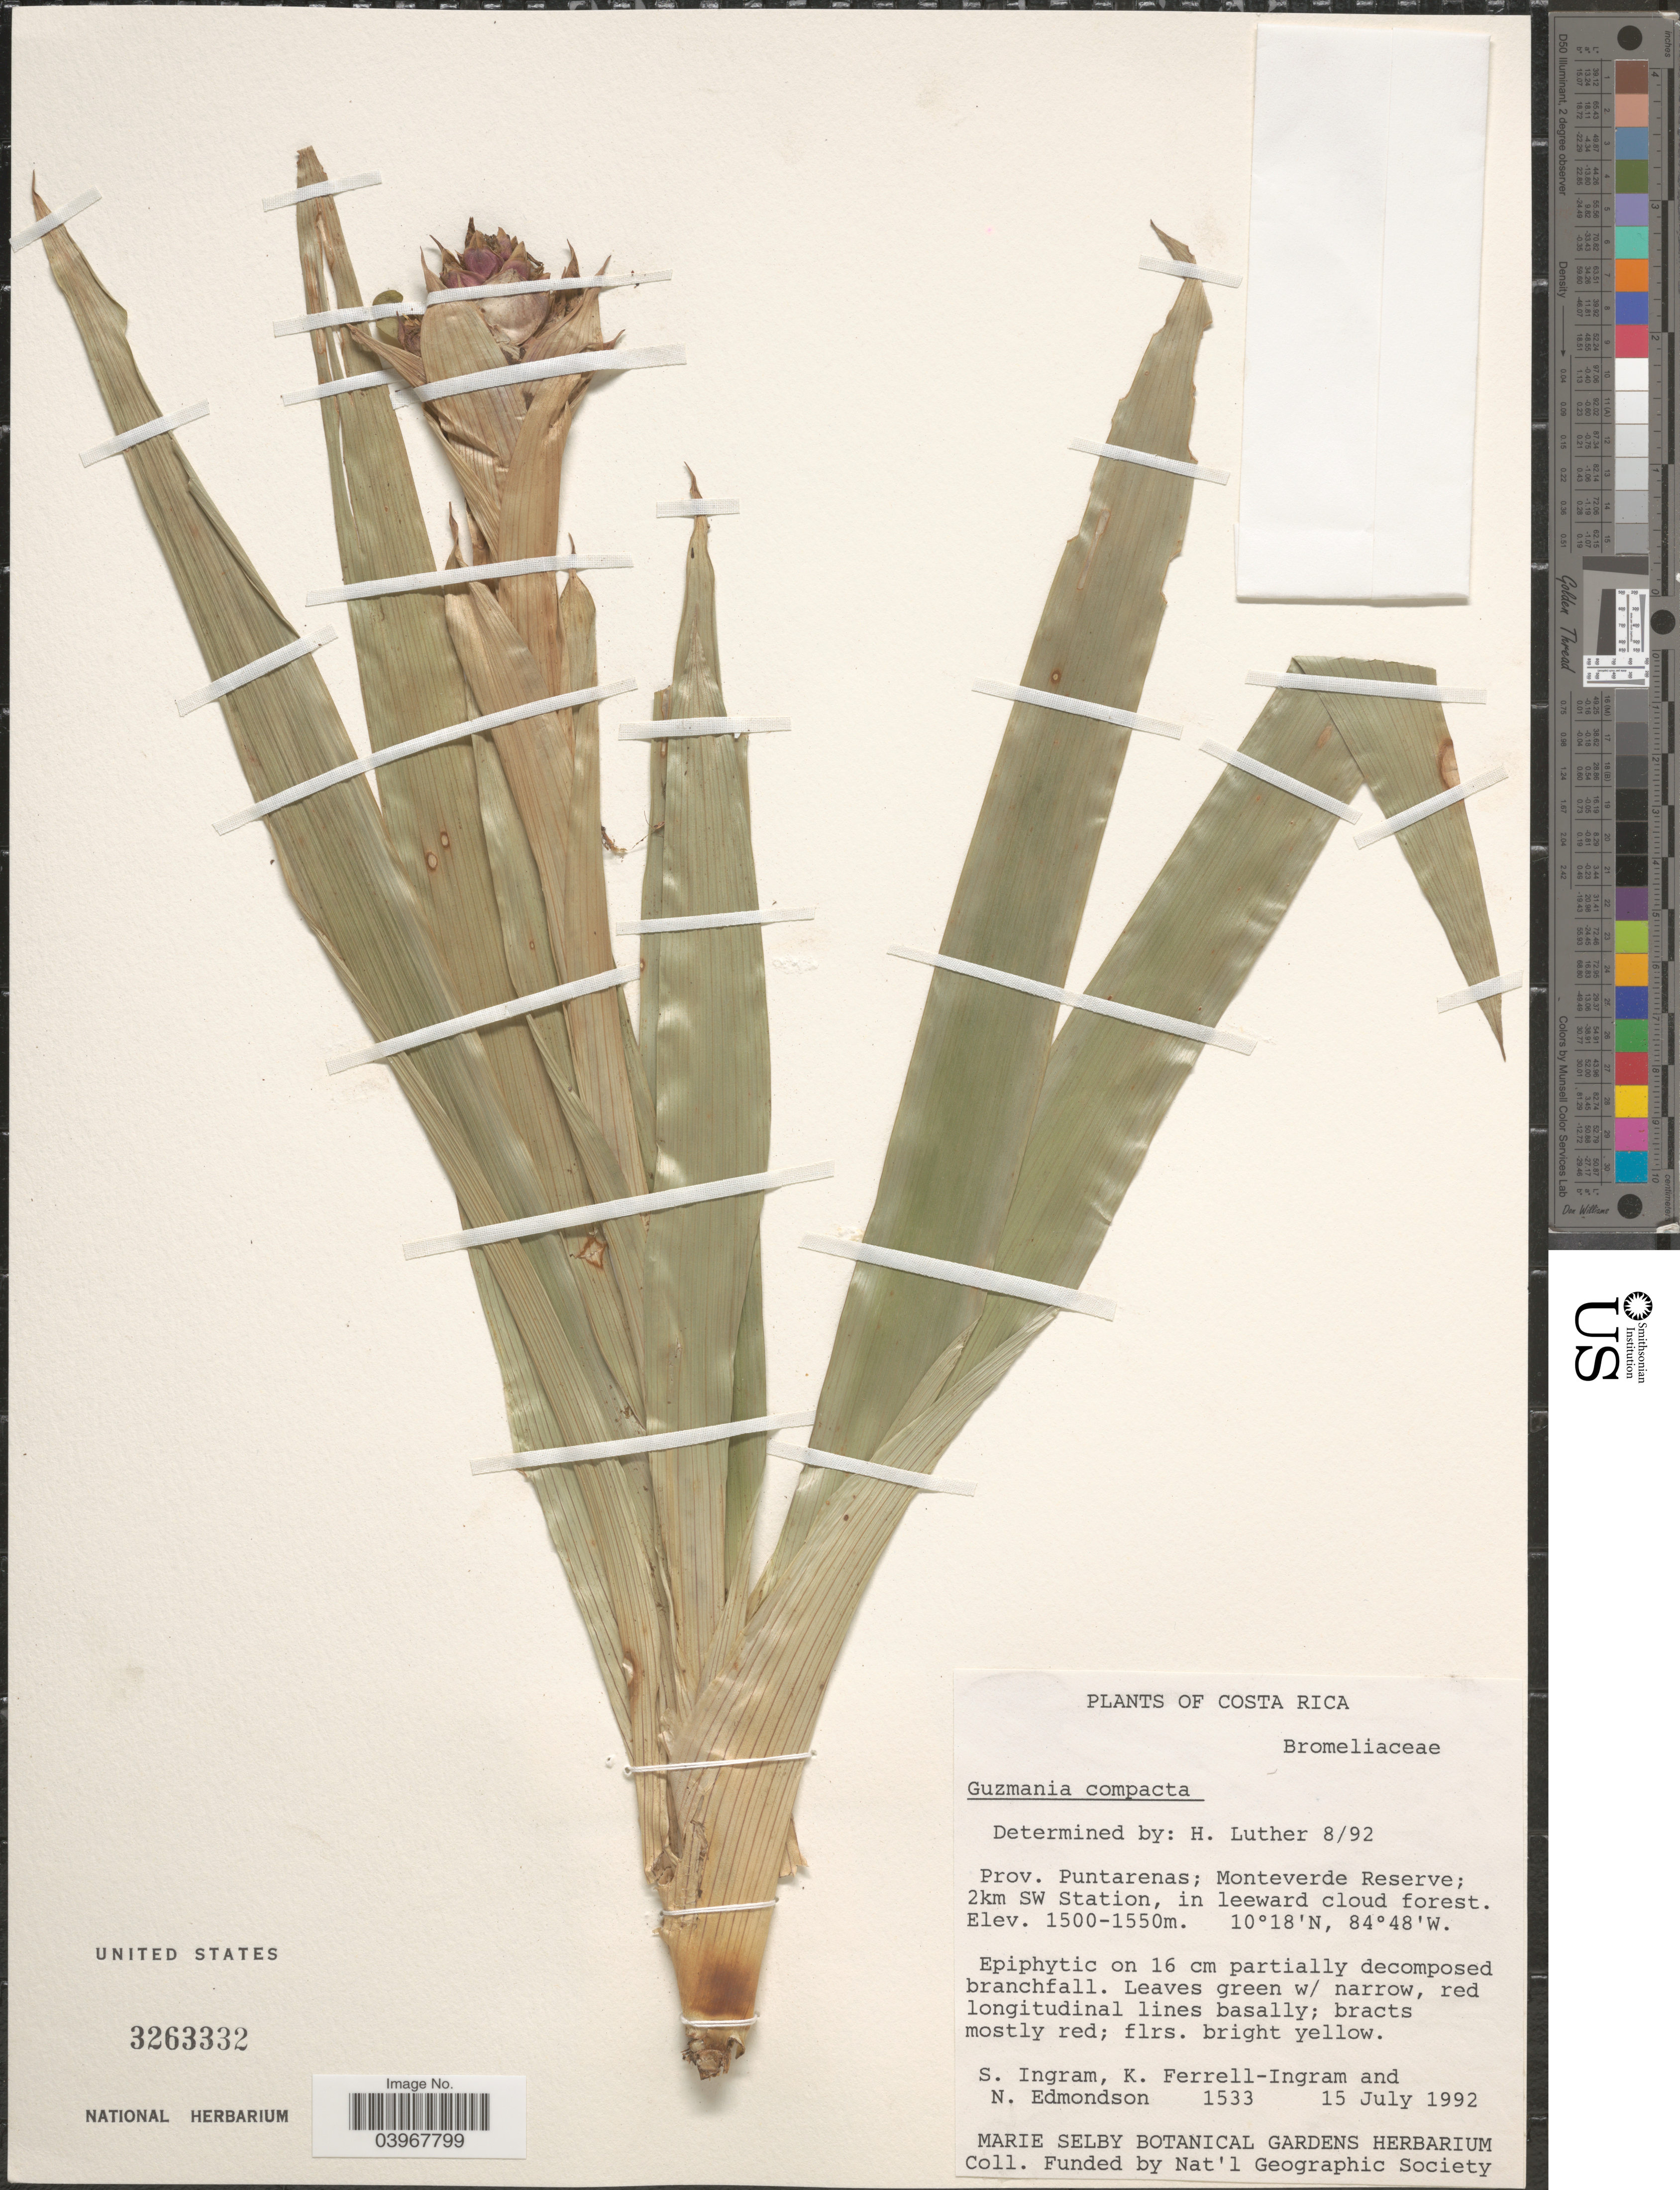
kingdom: Plantae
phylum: Tracheophyta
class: Liliopsida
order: Poales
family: Bromeliaceae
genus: Guzmania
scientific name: Guzmania compacta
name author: Mez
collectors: S. Ingram, K. Ferrell-Ingram & N. Edmondson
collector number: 1533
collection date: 1992-07-15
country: Costa Rica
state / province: Puntarenas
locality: Monteverde Reserve; 2km SW Station.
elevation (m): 1500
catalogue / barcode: US 3263332